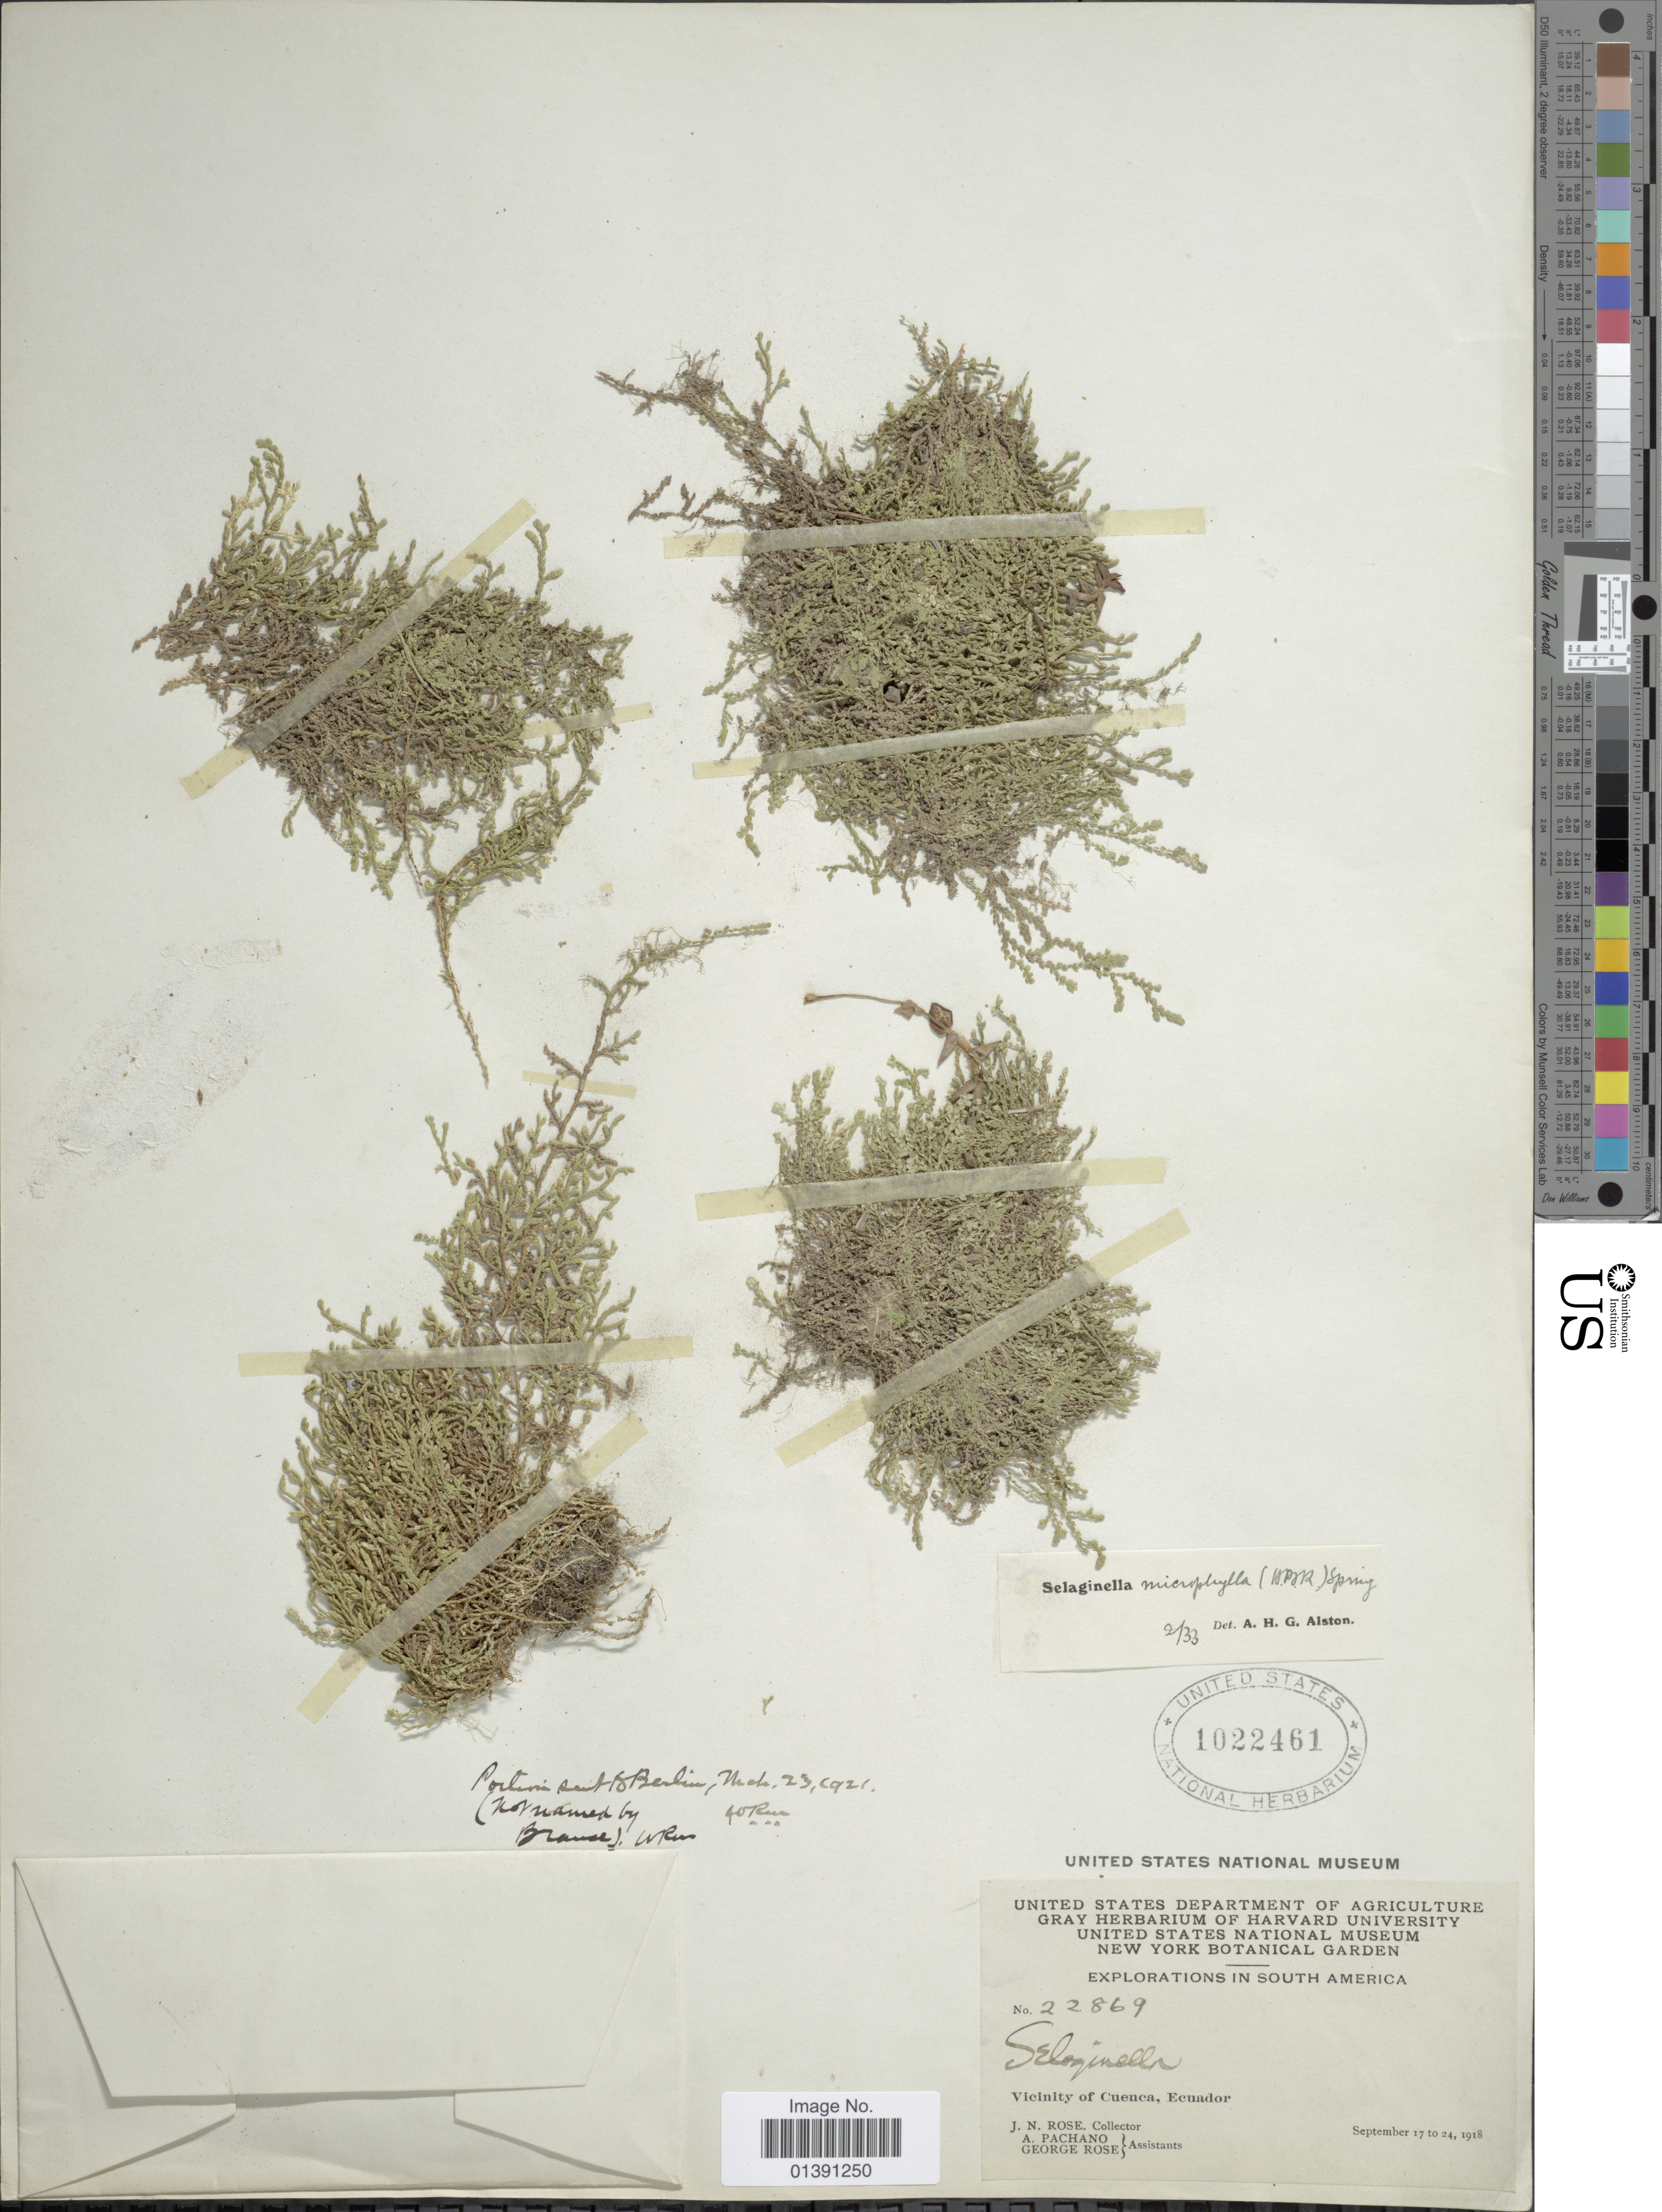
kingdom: Plantae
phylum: Tracheophyta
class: Lycopodiopsida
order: Selaginellales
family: Selaginellaceae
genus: Selaginella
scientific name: Selaginella microphylla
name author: (Kunth) Spring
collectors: J. N. Rose, A. Pachano & G. Rose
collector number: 22869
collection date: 1918-09-17/1918-09-24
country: Ecuador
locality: Vicinity of Cuenca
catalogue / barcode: US 1022461